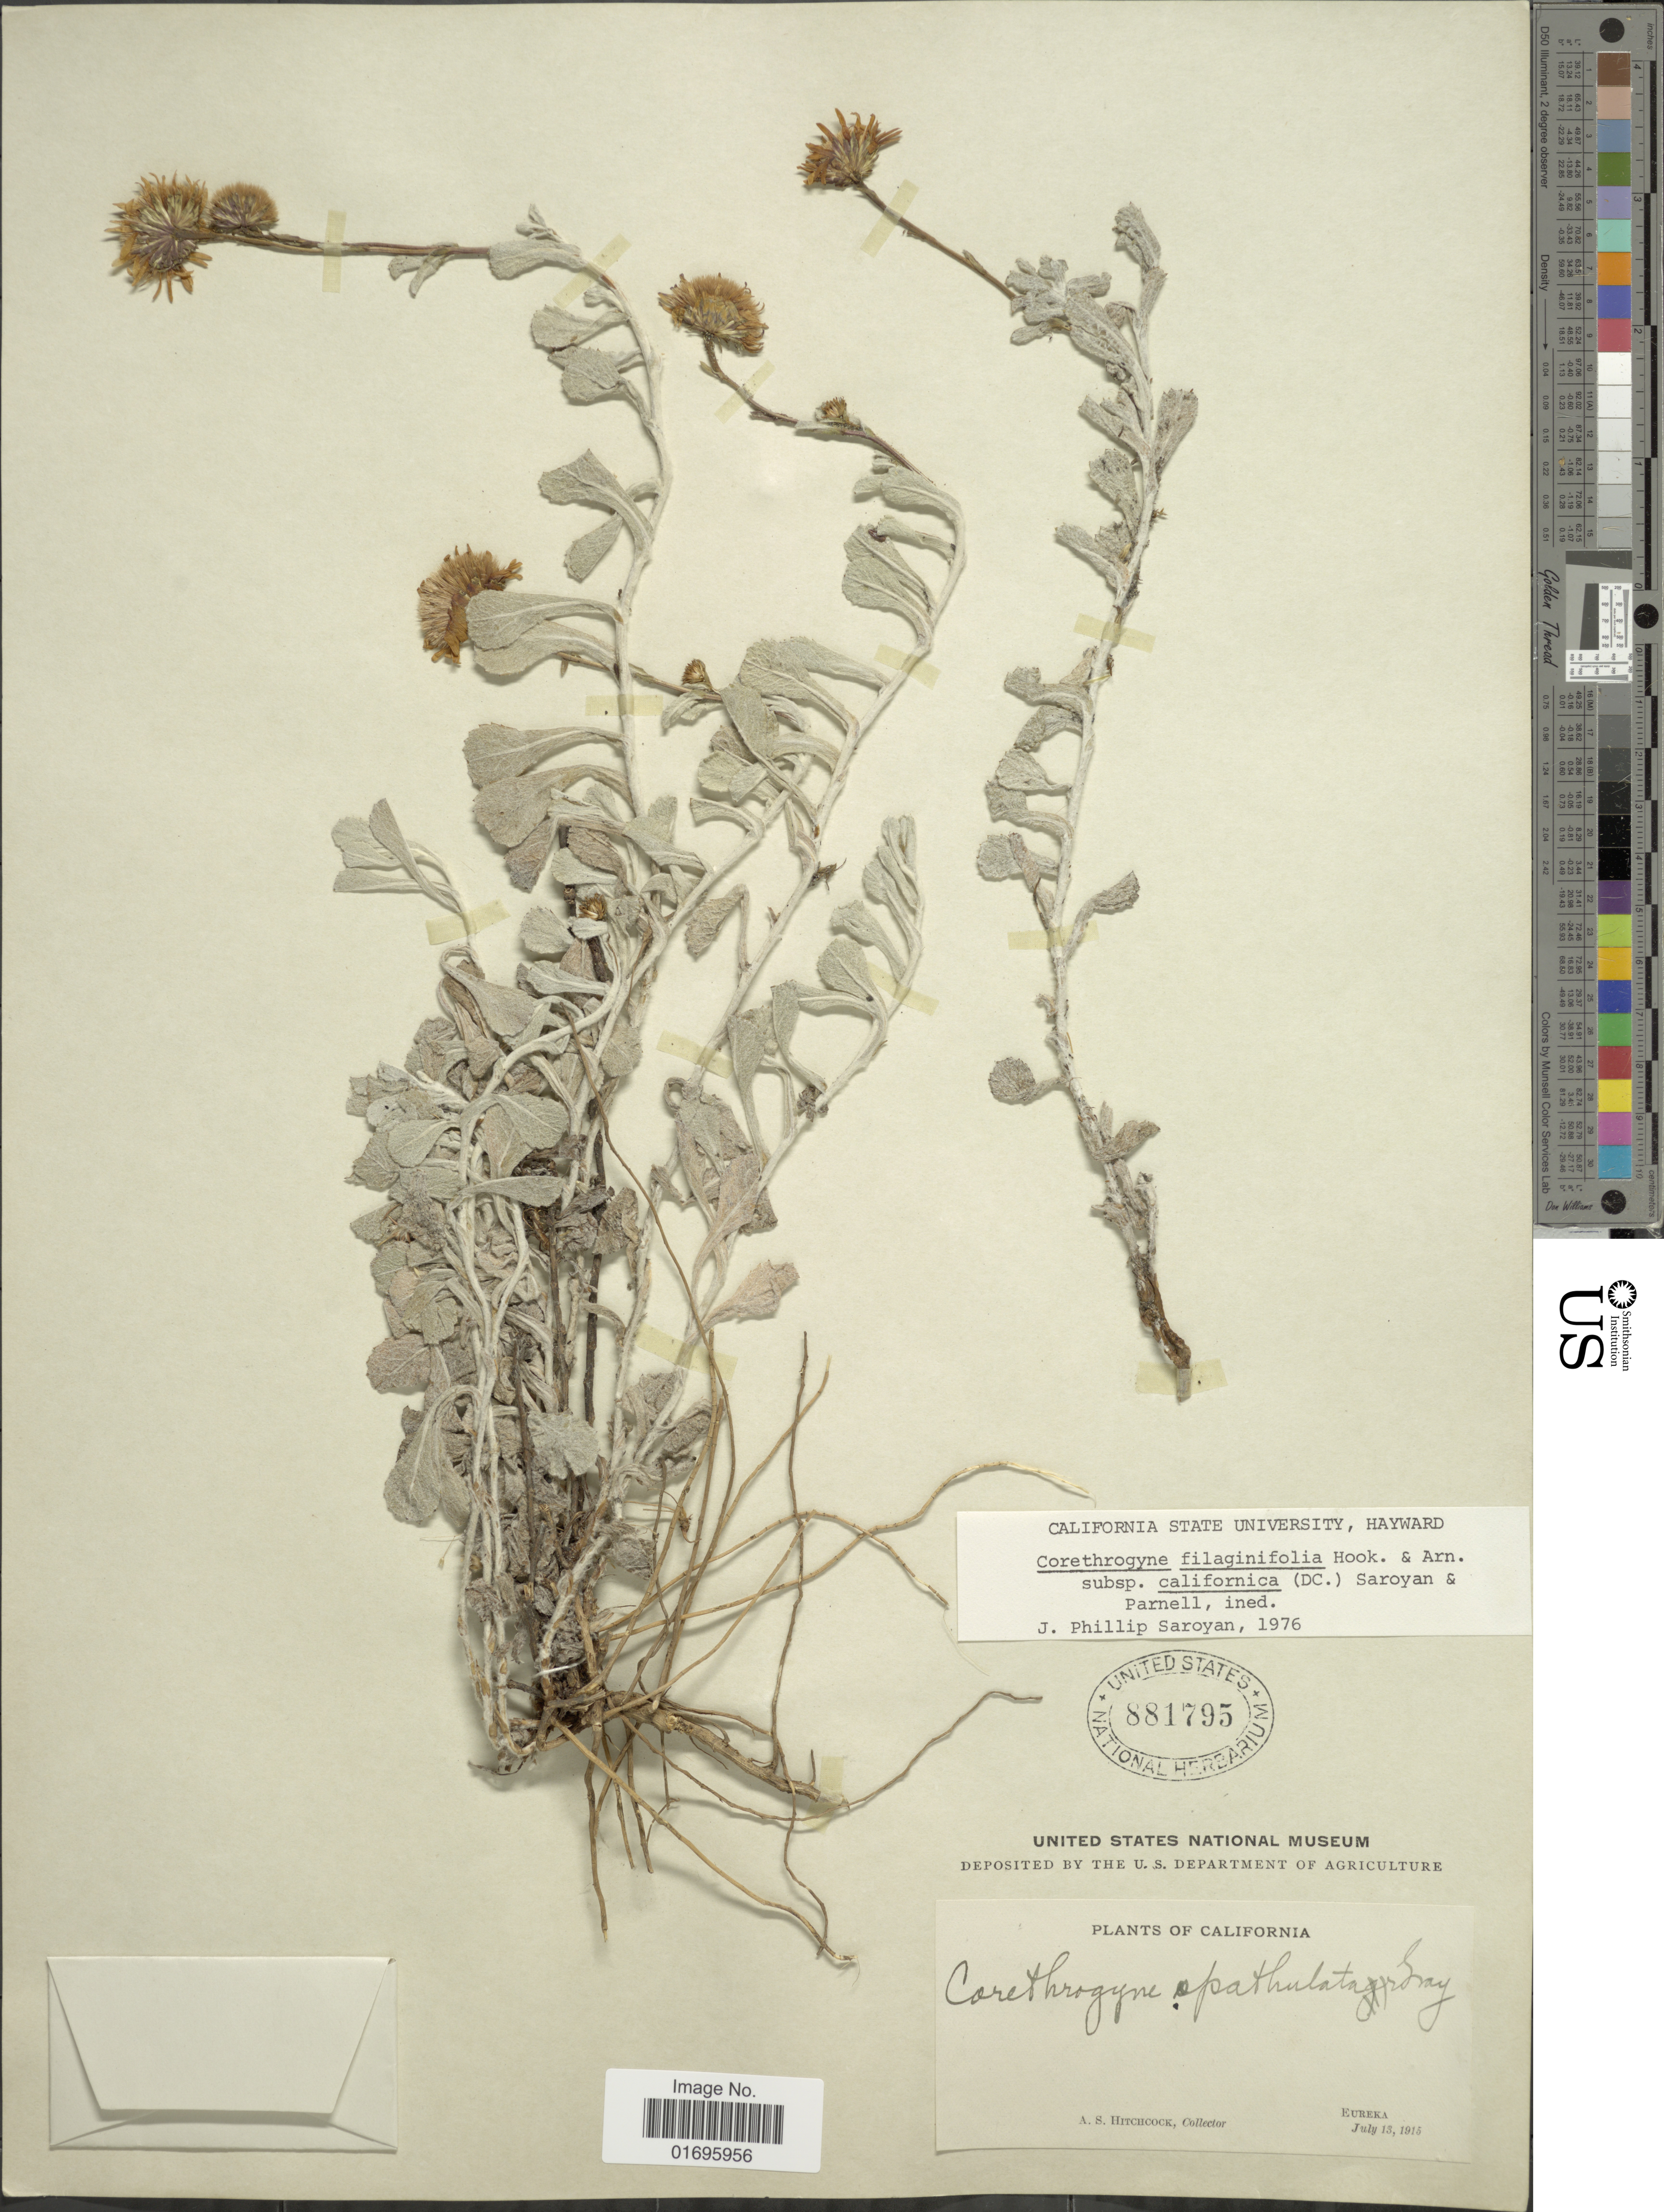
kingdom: Plantae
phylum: Tracheophyta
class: Magnoliopsida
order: Asterales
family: Asteraceae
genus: Corethrogyne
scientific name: Corethrogyne filaginifolia var. californica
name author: (DC.) Saroyan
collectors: A. S. Hitchcock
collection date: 1915-07-13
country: United States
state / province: California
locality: Eureka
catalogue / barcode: US 881795